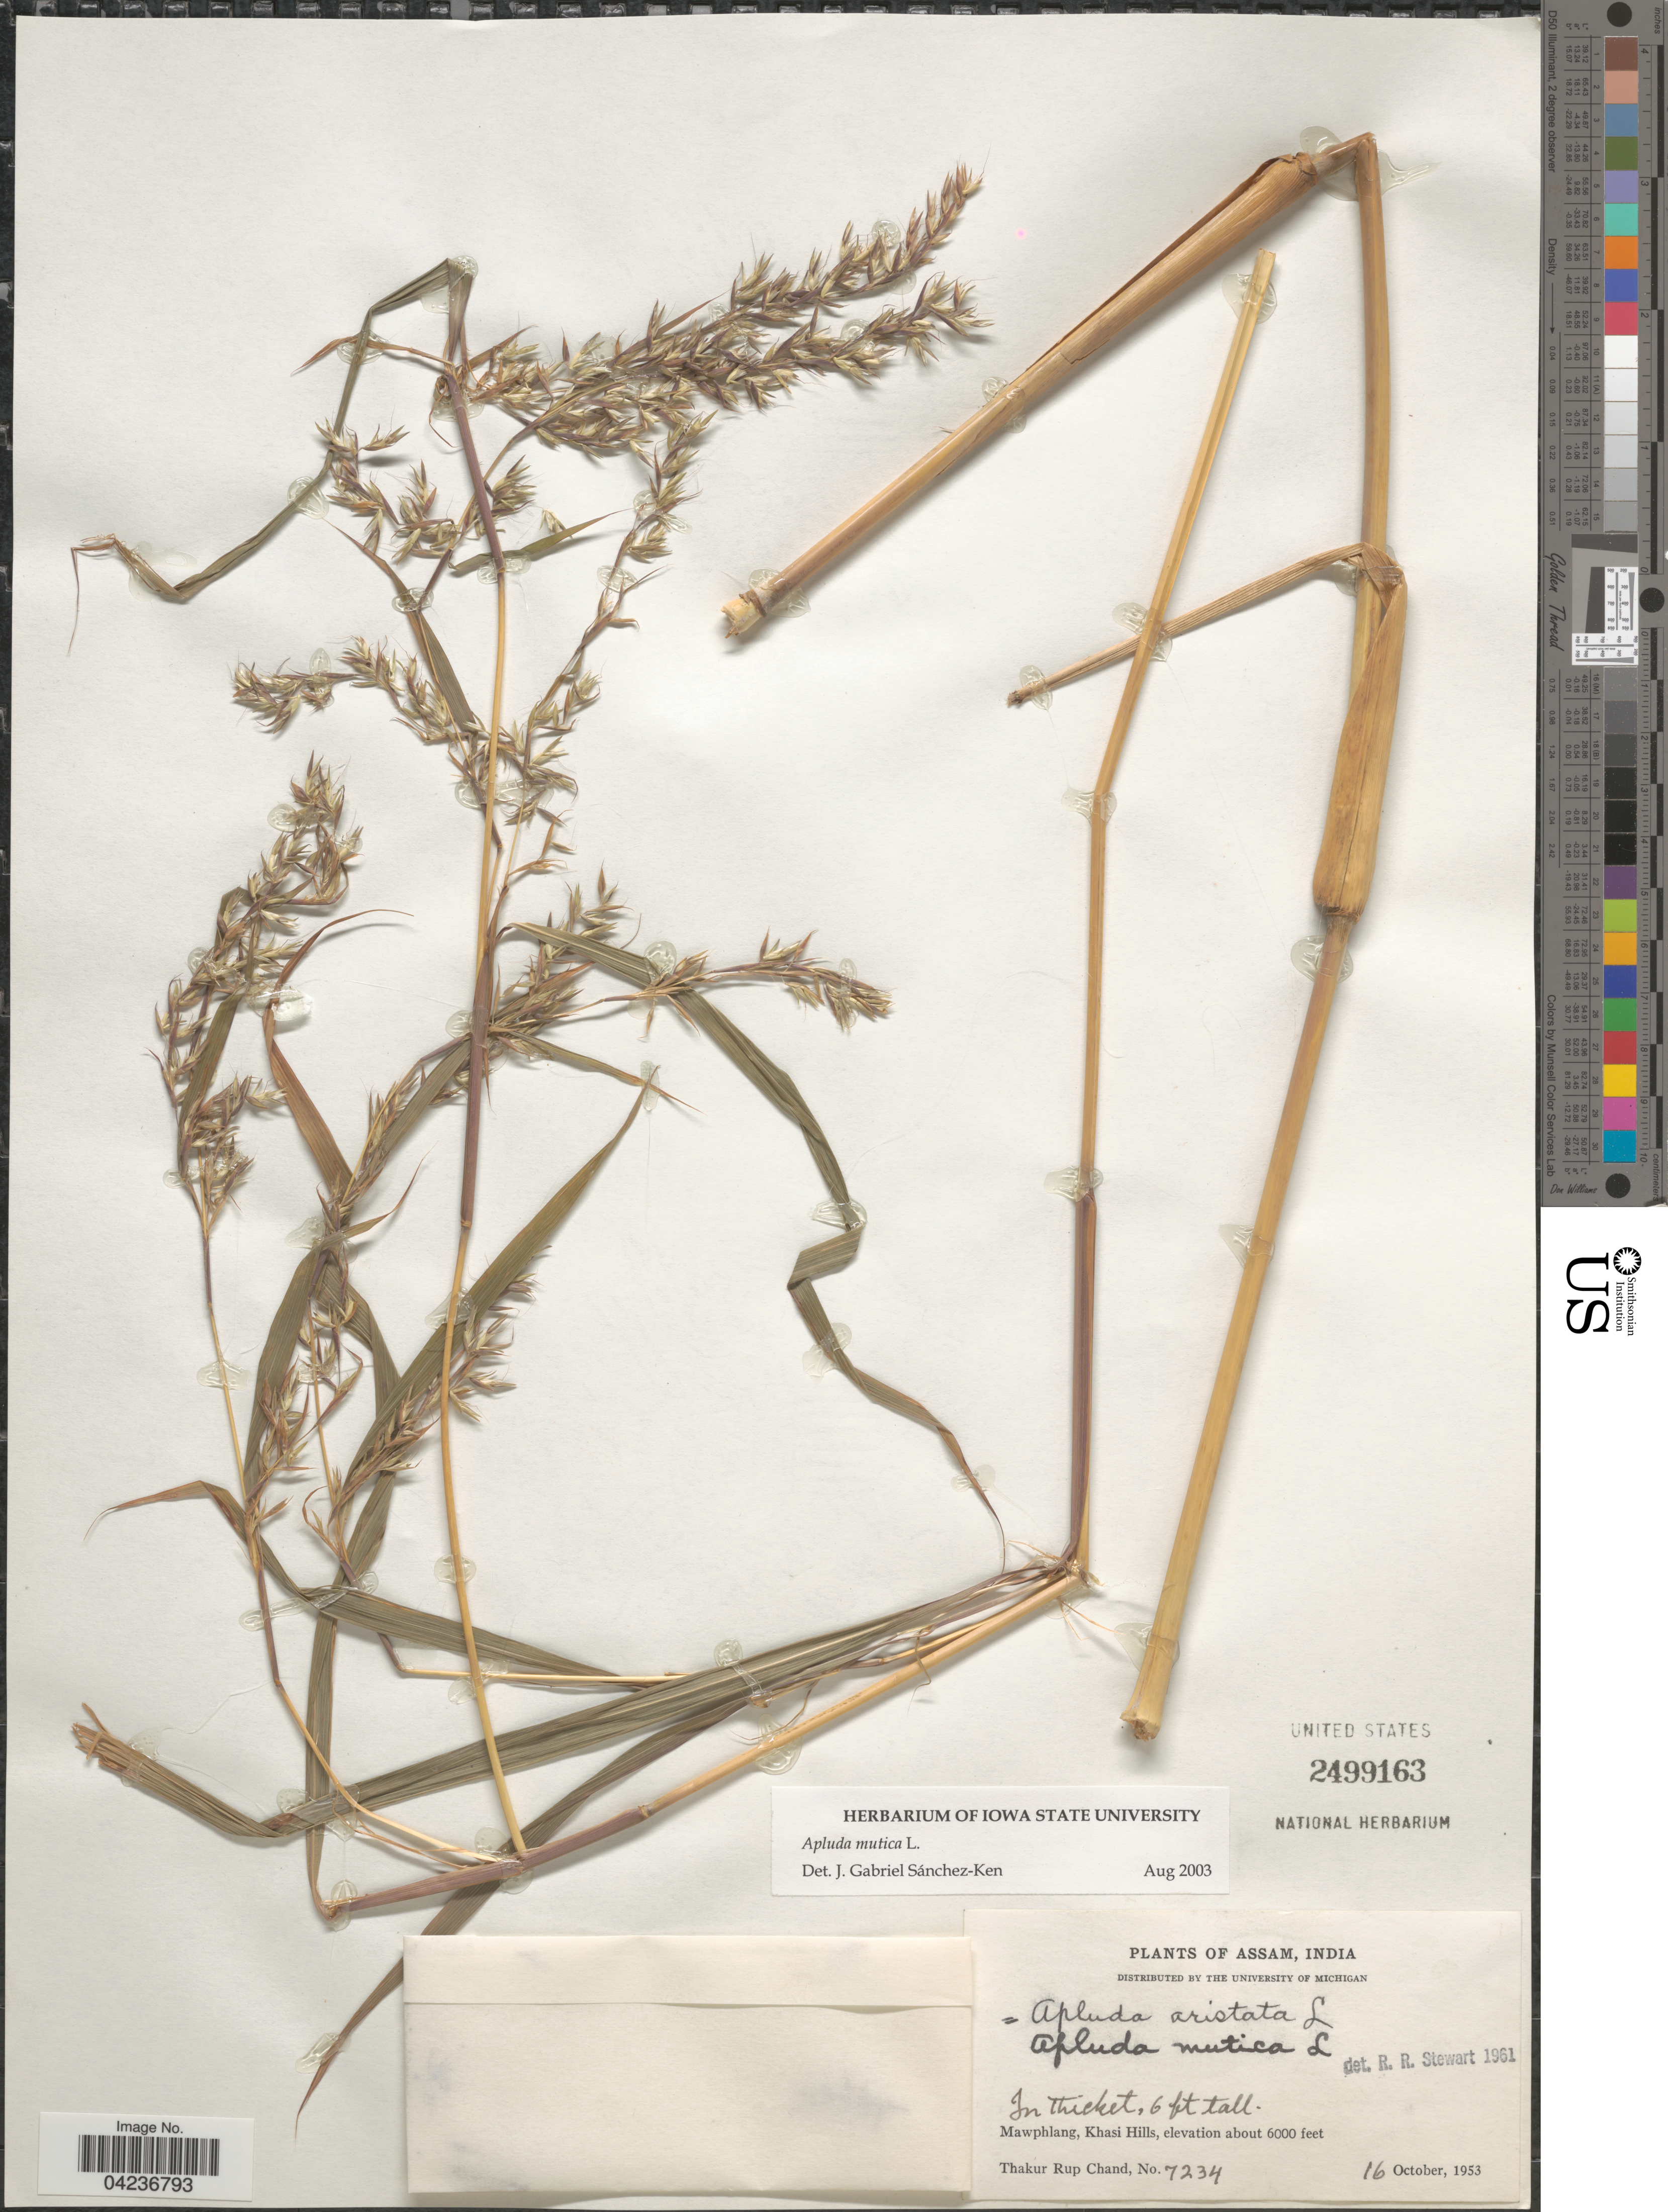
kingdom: Plantae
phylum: Tracheophyta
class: Liliopsida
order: Poales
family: Poaceae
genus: Apluda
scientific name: Apluda mutica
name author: L.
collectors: T. R. Chand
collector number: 7234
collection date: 1953-10-16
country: India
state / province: Meghalaya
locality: In thicket. Mawphlang, Khasi Hills.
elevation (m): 1829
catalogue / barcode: US 2499163